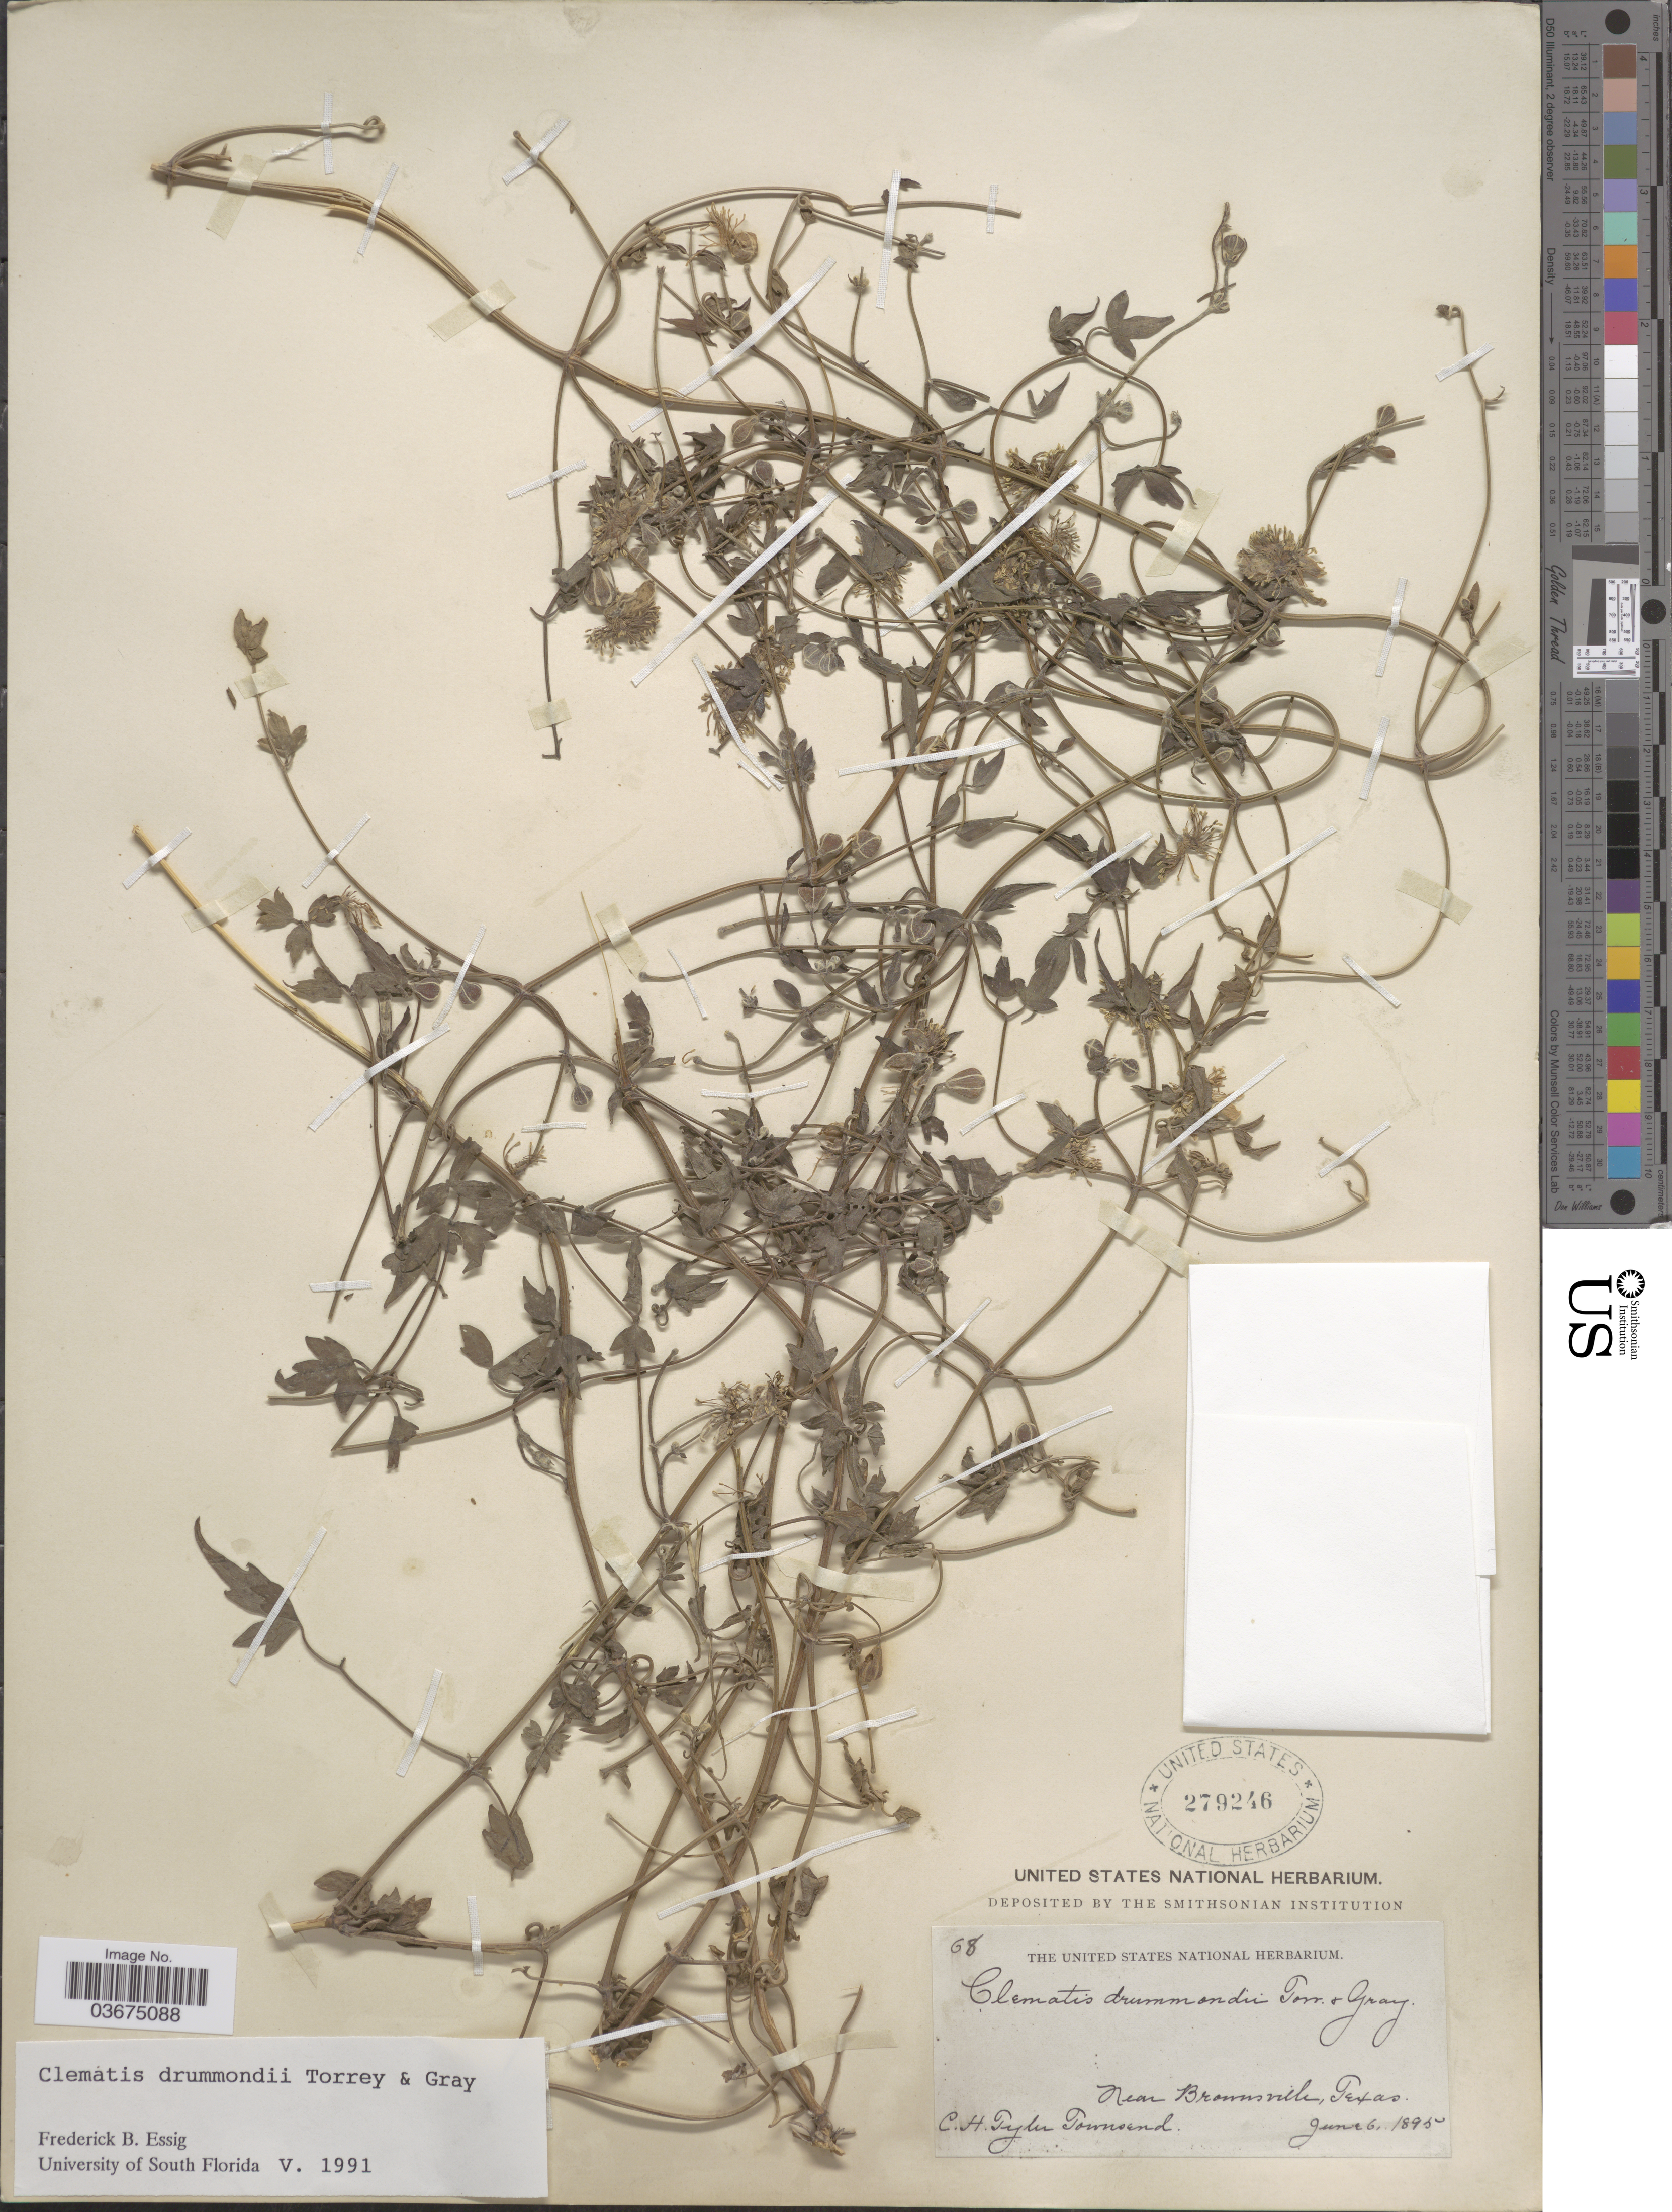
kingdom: Plantae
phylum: Tracheophyta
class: Magnoliopsida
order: Ranunculales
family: Ranunculaceae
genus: Clematis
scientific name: Clematis drummondii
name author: Torr. & A. Gray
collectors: C. H. T. Townsend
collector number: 68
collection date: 1895-06-06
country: United States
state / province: Texas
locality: Near Brownsville.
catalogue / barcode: US 279246